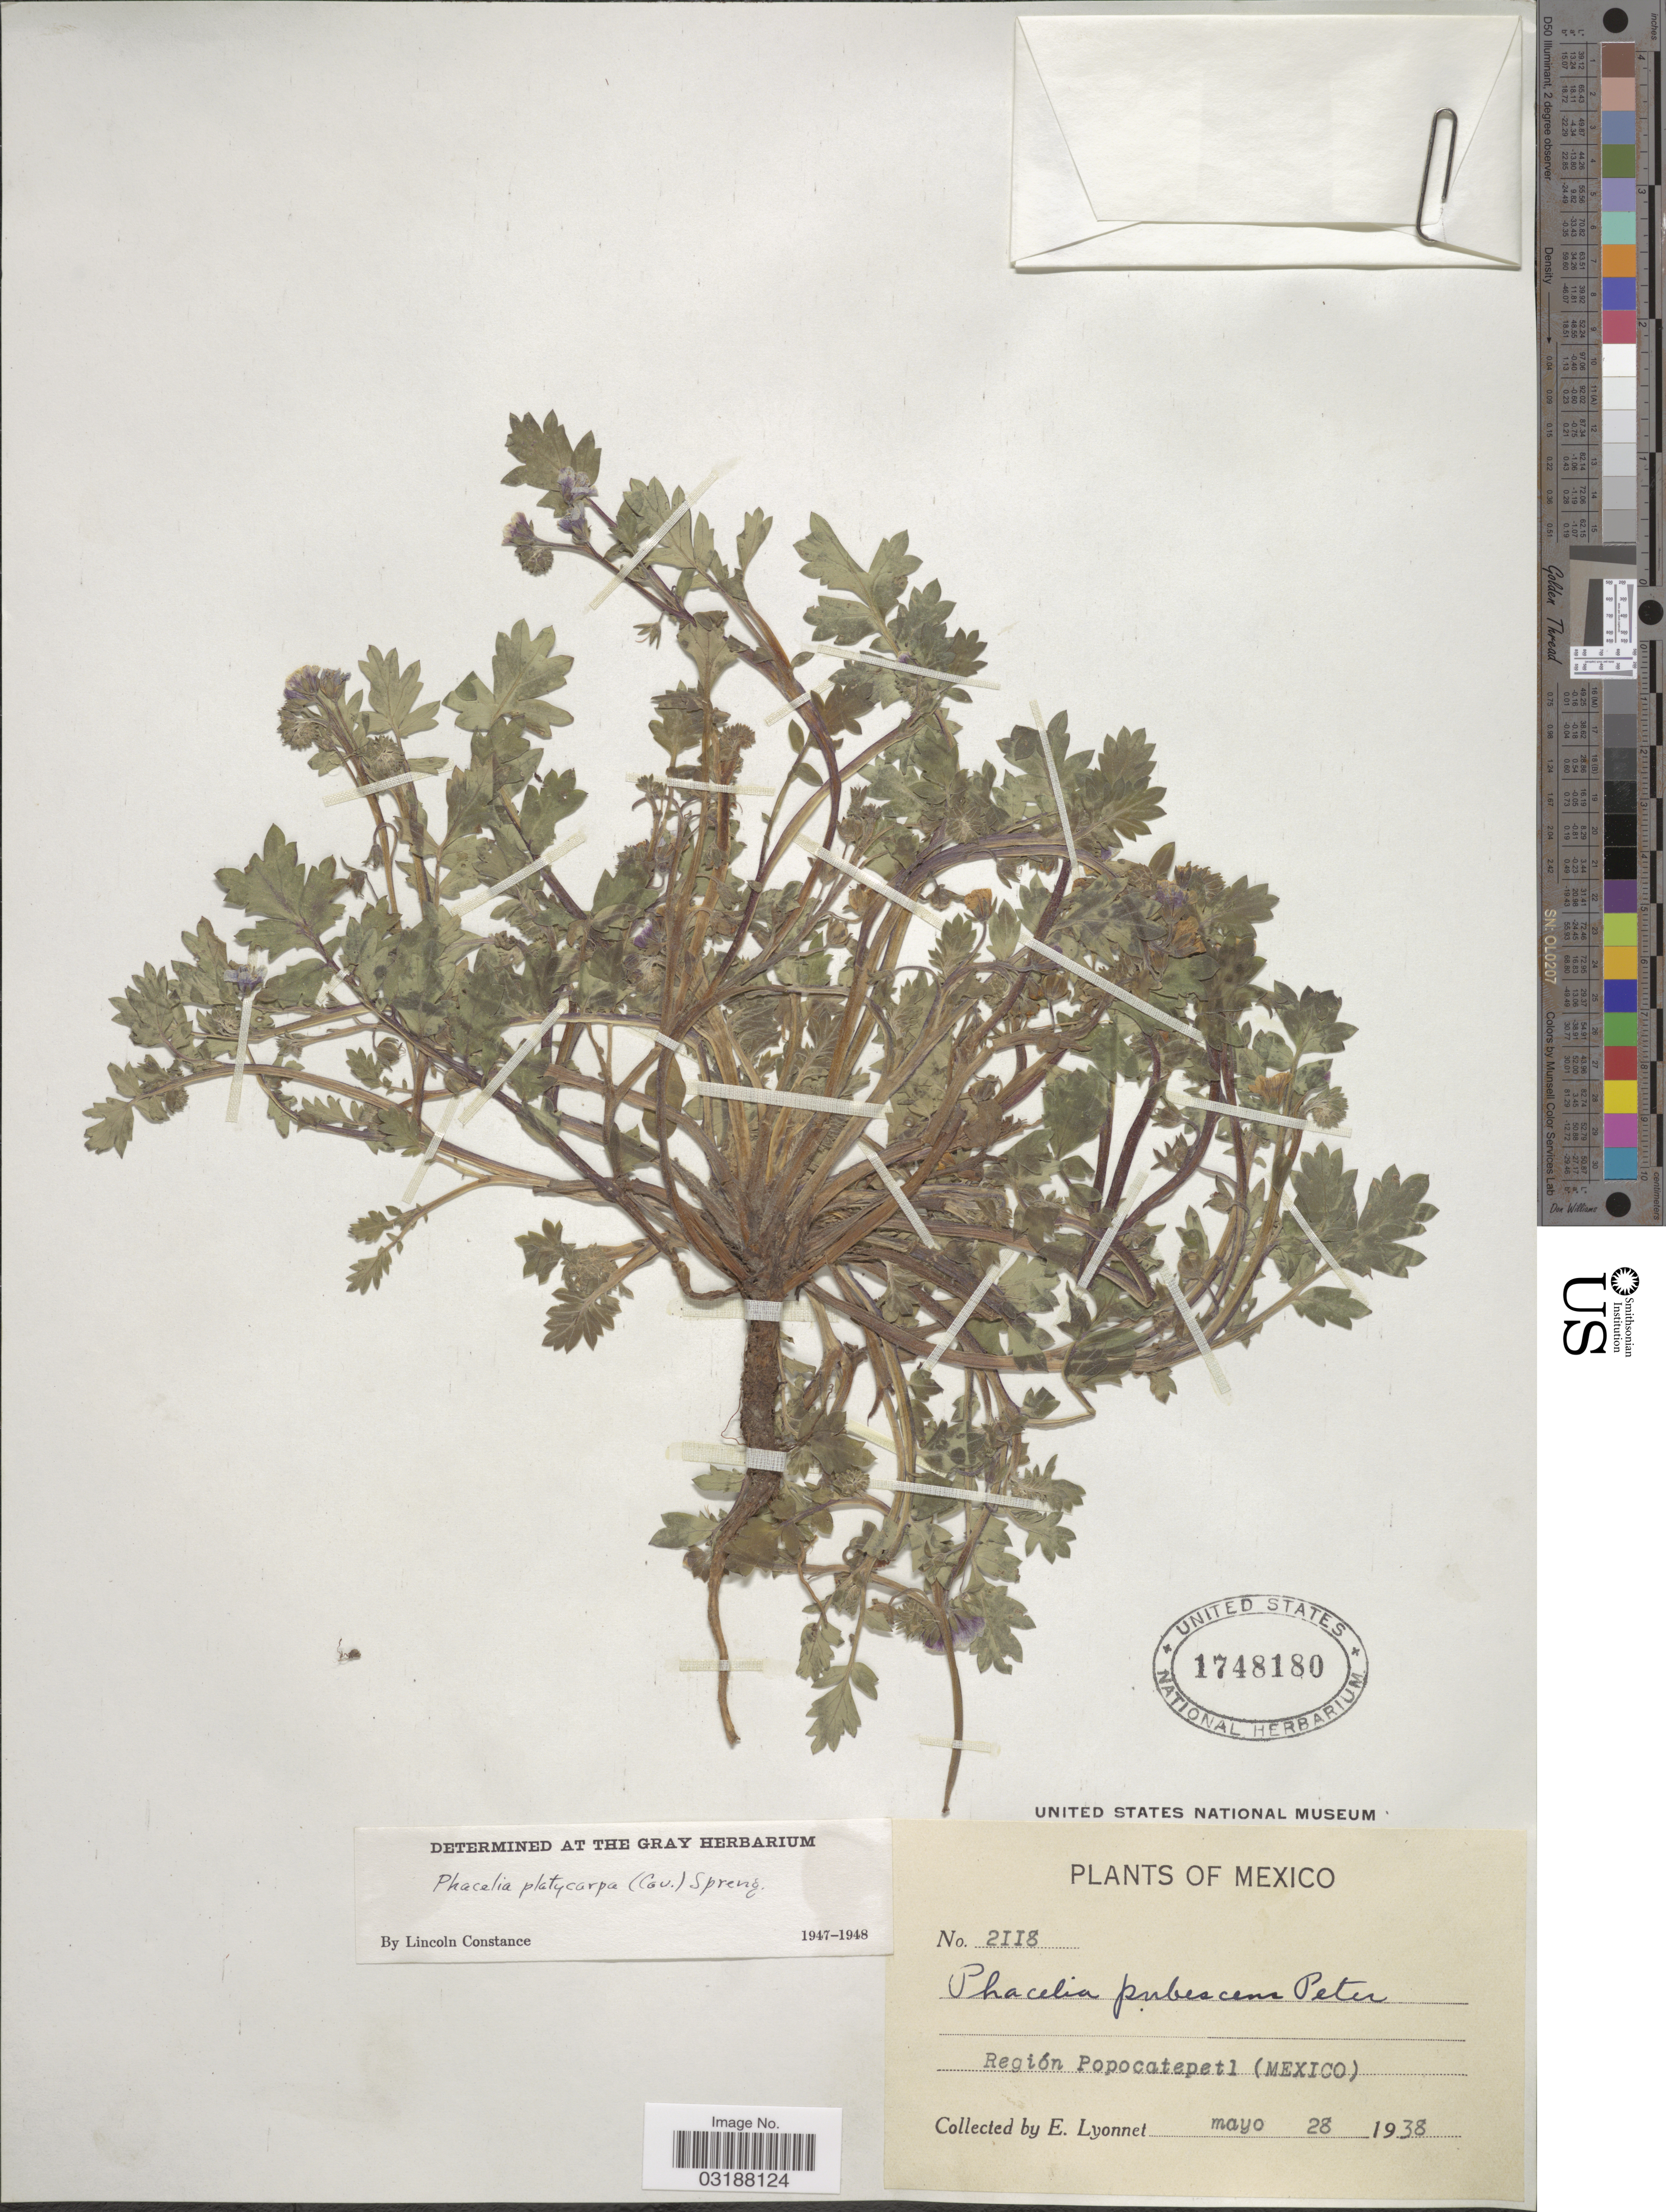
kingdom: Plantae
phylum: Tracheophyta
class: Magnoliopsida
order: Boraginales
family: Hydrophyllaceae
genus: Phacelia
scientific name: Phacelia platycarpa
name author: (Cav.) Spreng.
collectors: E. Lyonnet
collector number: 2118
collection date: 1938-05-28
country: Mexico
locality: Región Popocatepetl (Mexico).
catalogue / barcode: US 1748180